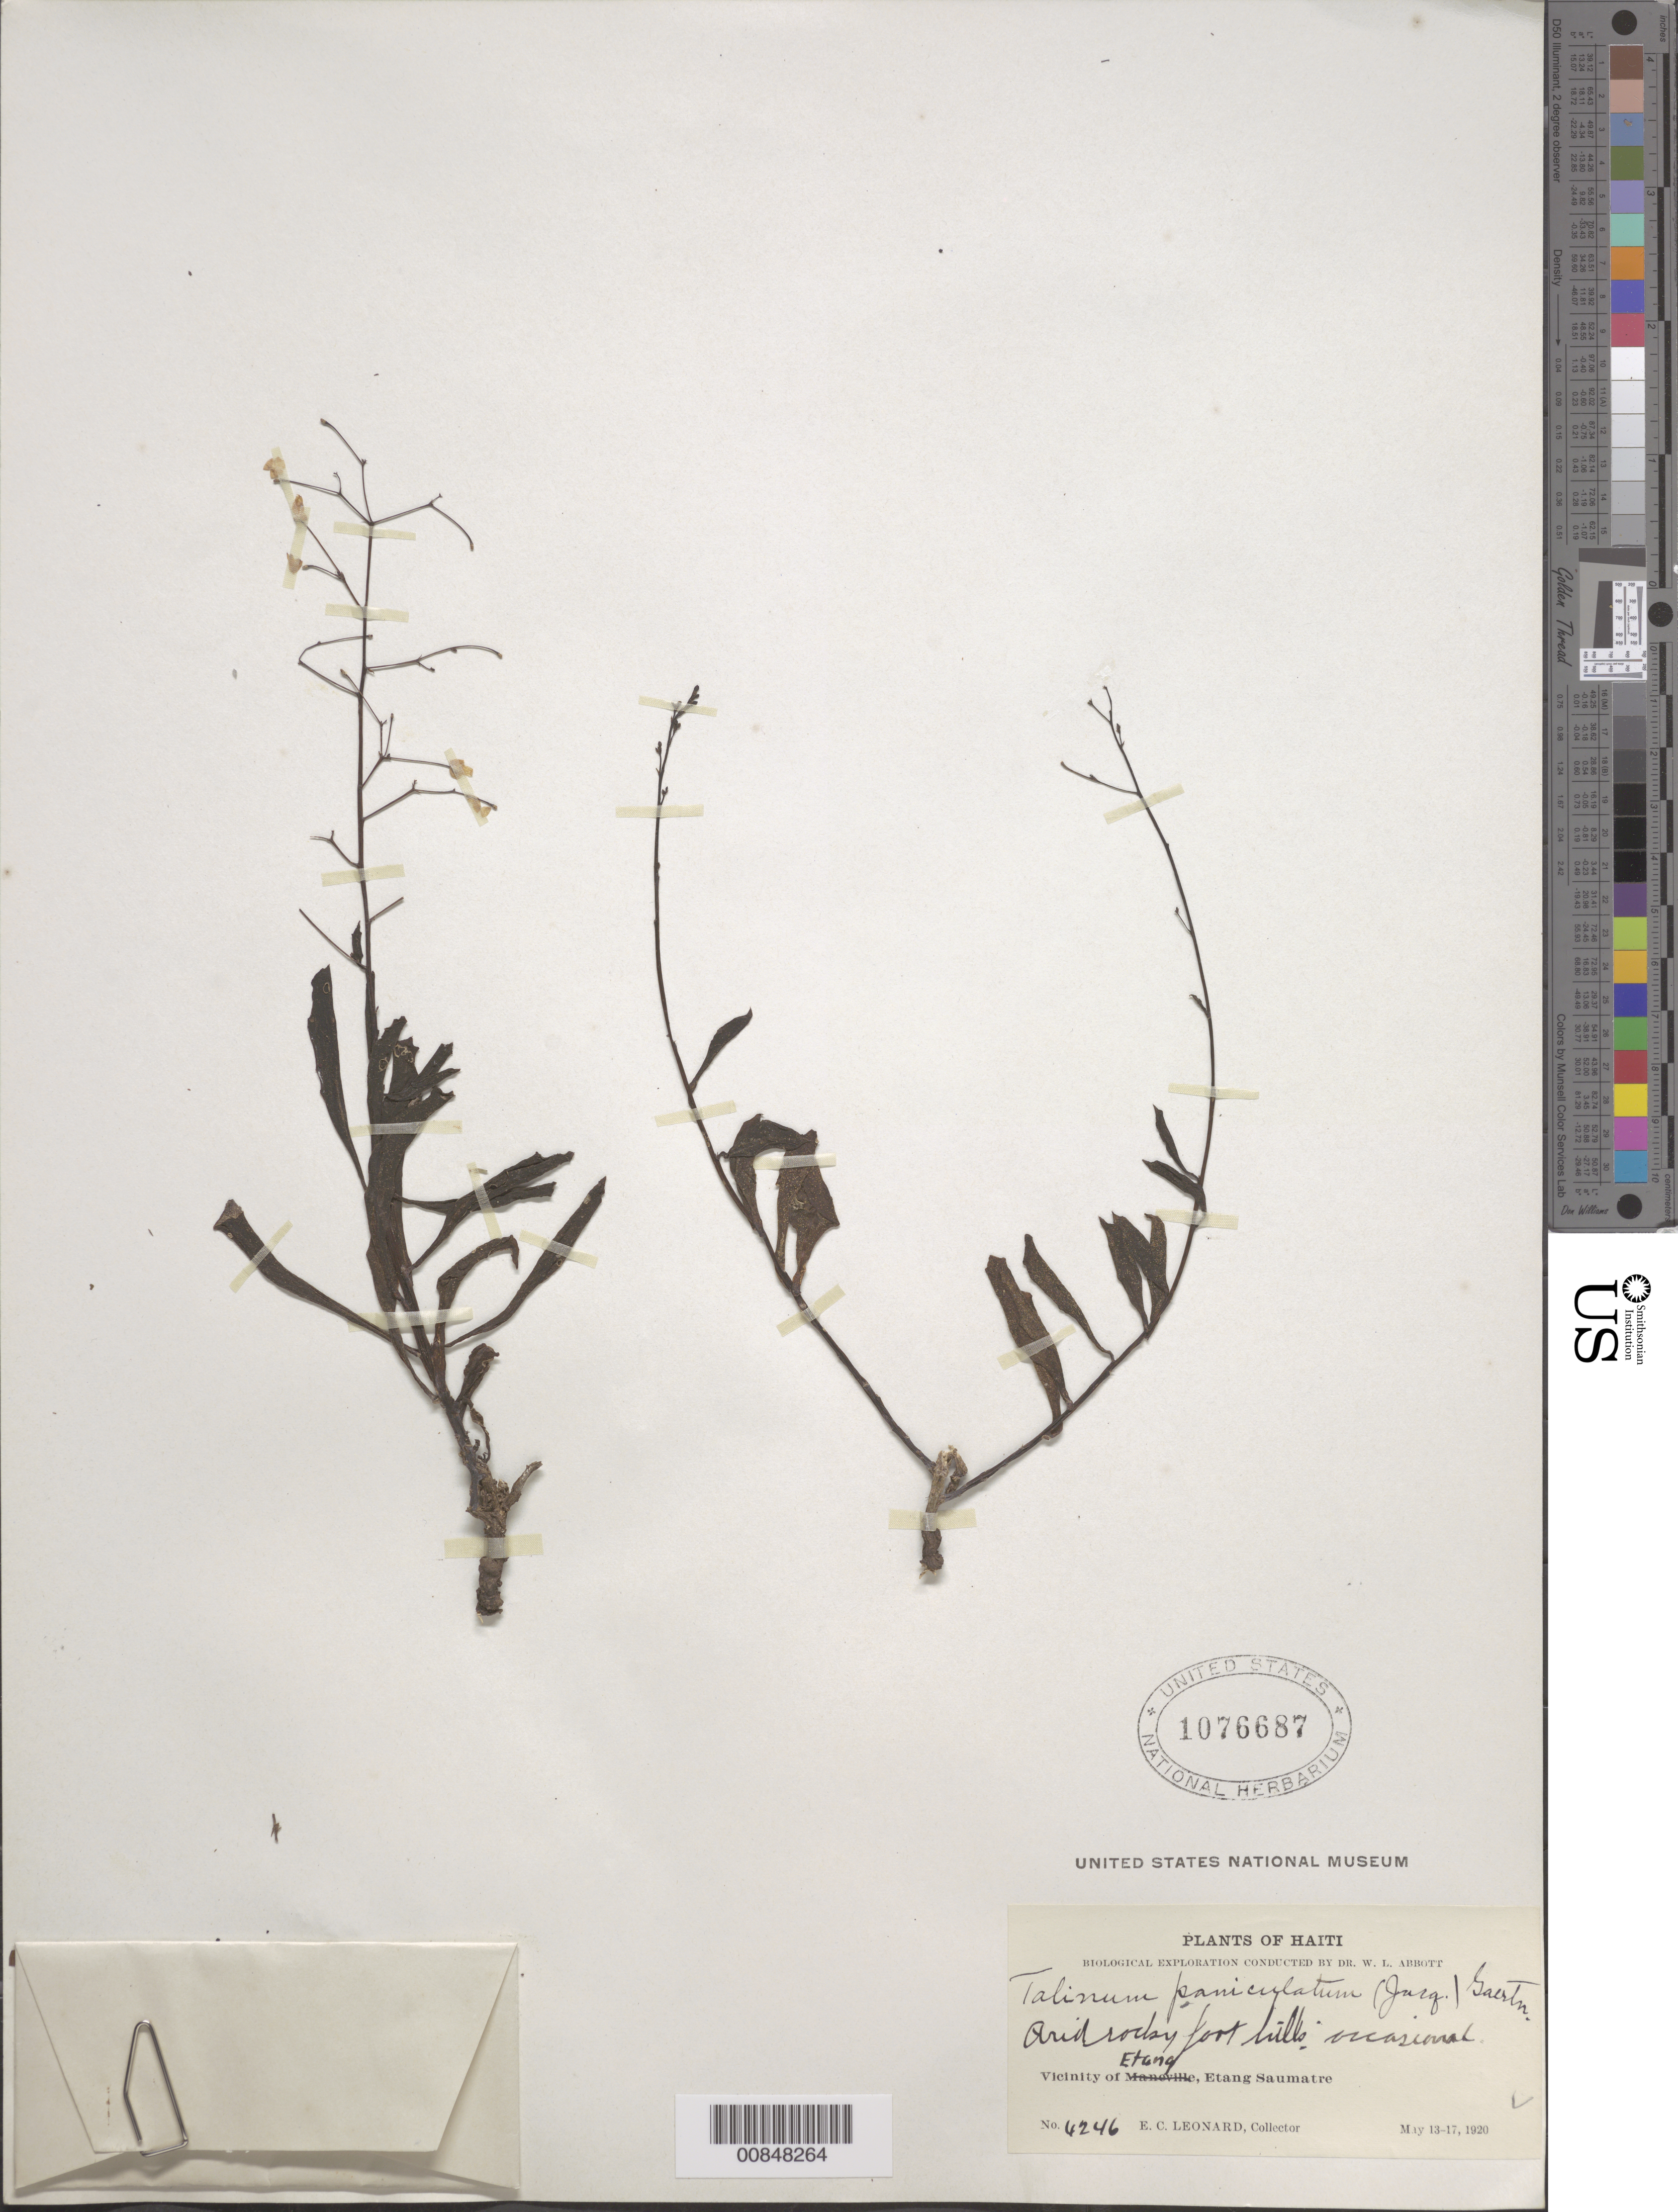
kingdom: Plantae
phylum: Tracheophyta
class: Magnoliopsida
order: Caryophyllales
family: Talinaceae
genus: Talinum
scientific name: Talinum paniculatum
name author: (Jacq.) Gaertn.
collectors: E. C. Leonard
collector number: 4246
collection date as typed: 13 May 1920 to 17 May 1920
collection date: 1920-05-13/1920-05-17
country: Haiti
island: Hispaniola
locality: Vicinity of Etang, Etang Saumatre.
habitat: Arid rocky foothills.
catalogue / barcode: US 1076687